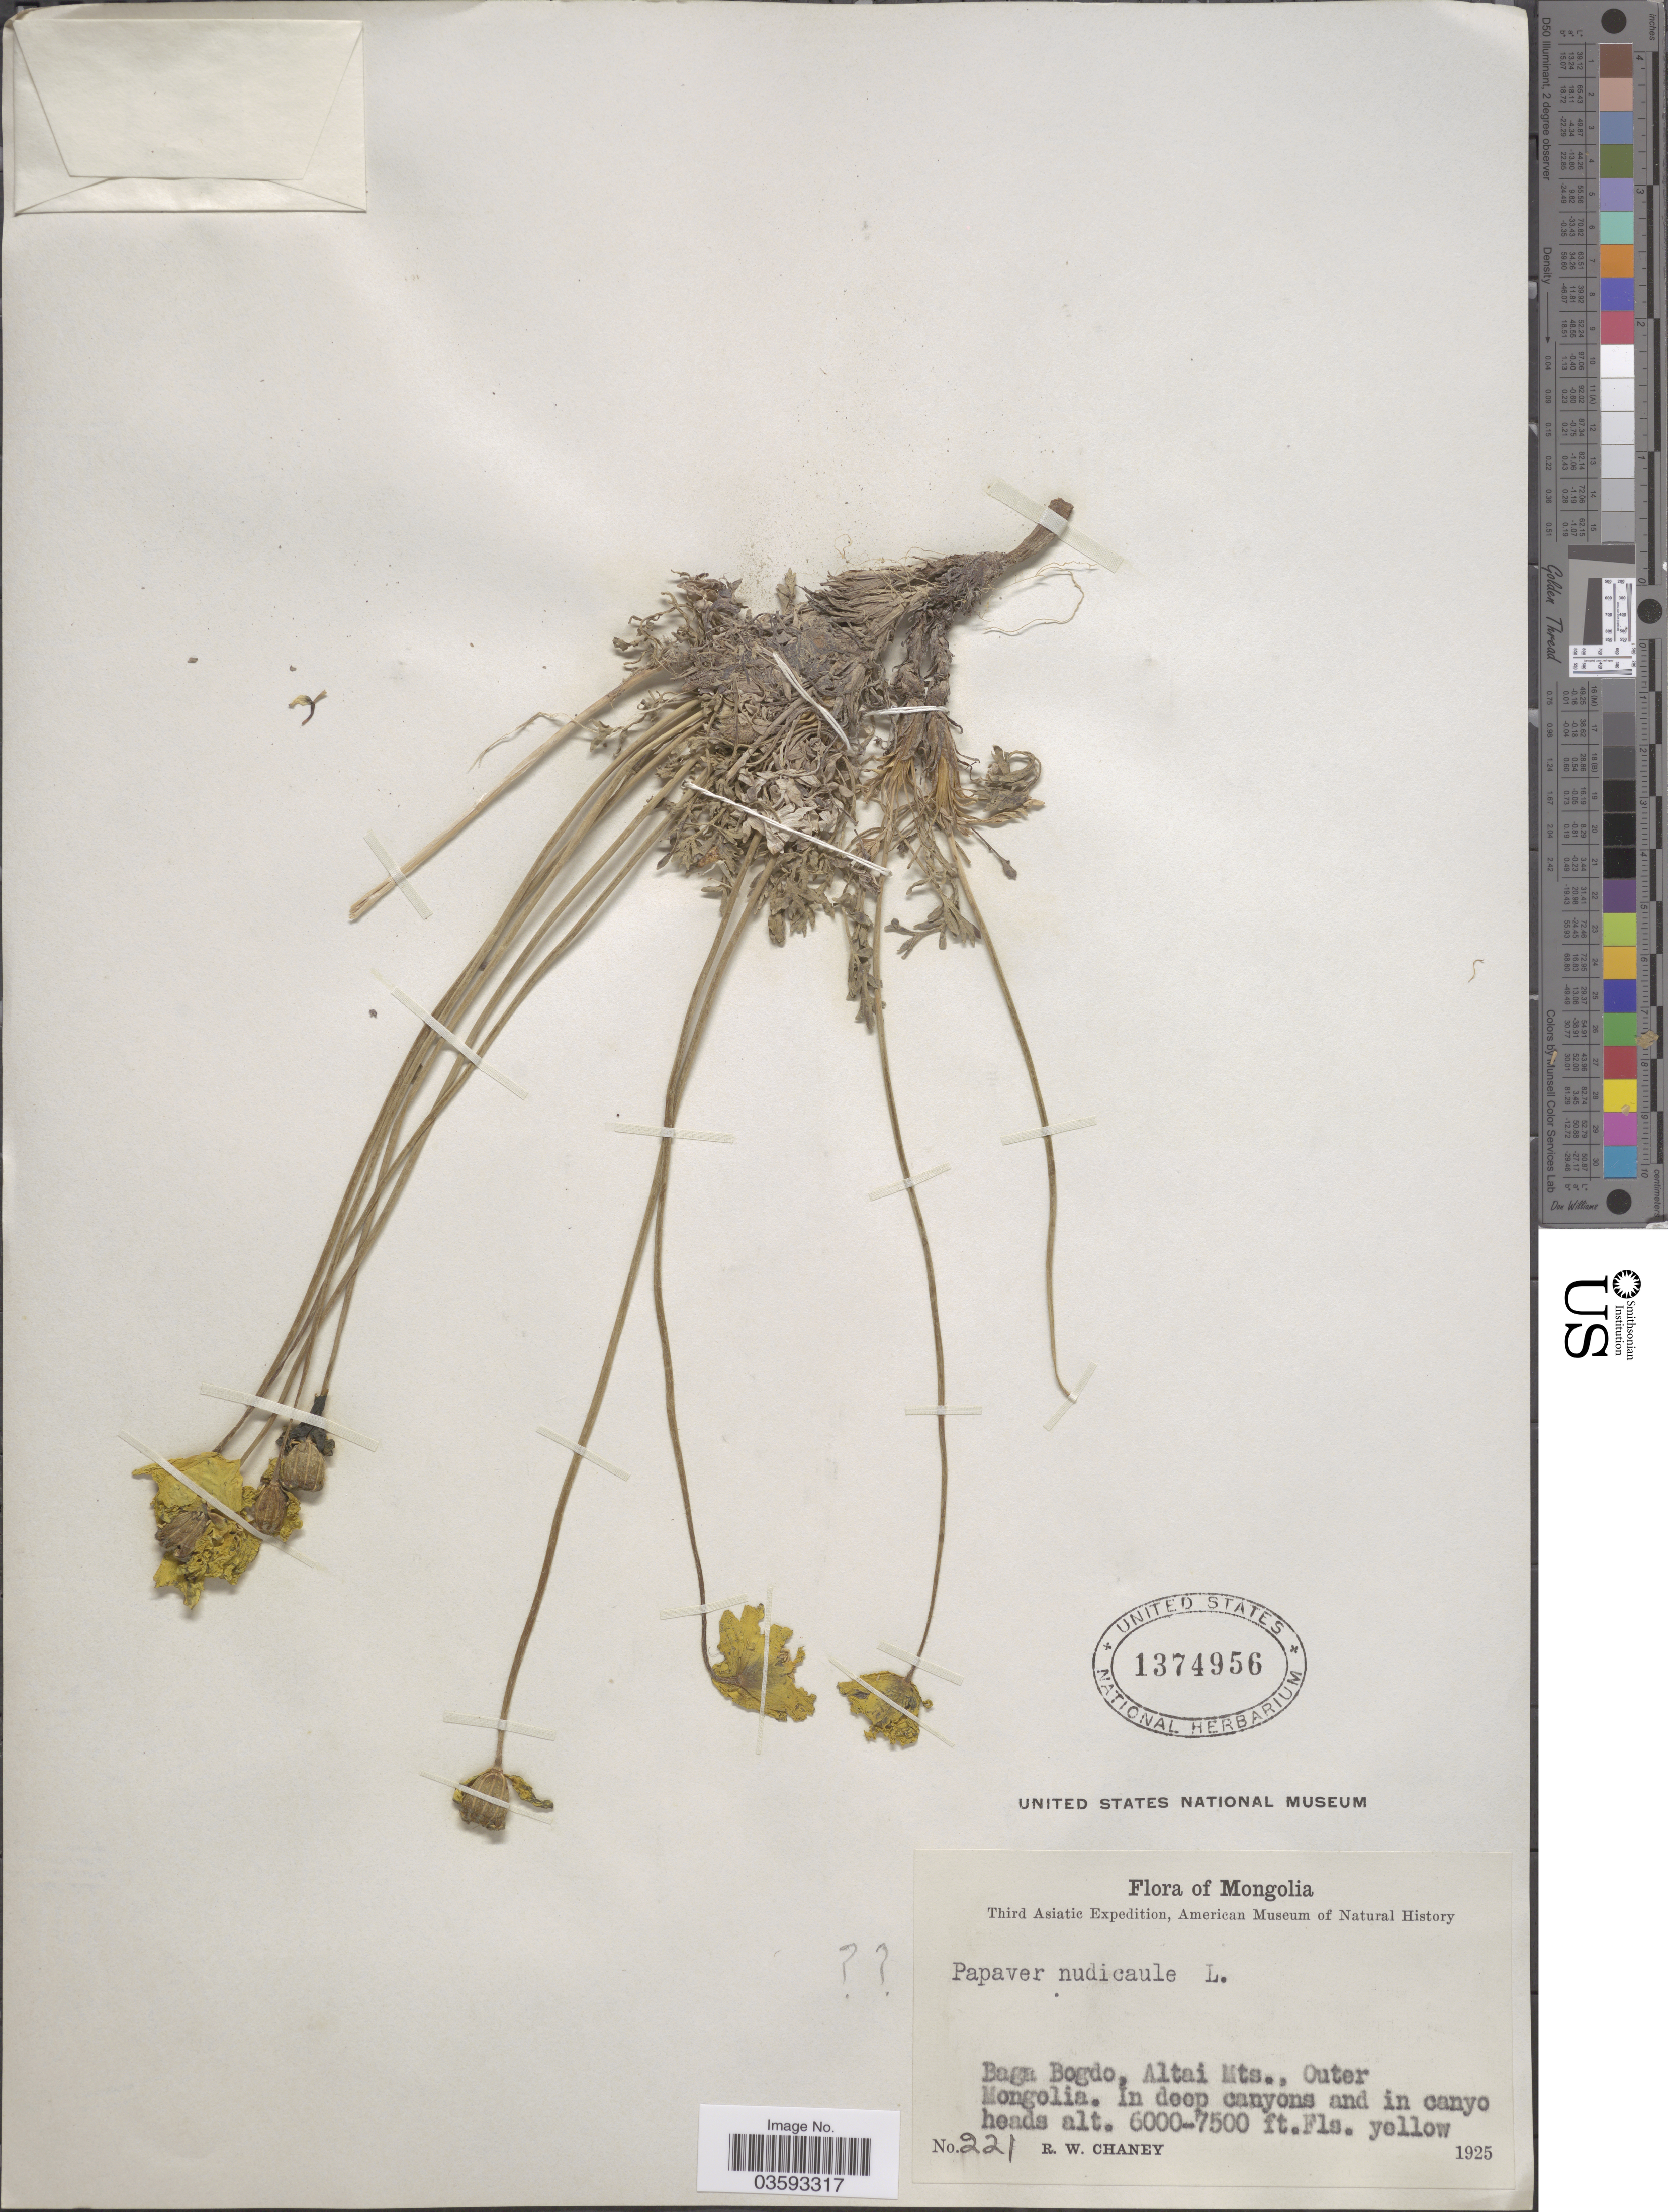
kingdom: Plantae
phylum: Tracheophyta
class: Magnoliopsida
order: Ranunculales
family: Papaveraceae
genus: Papaver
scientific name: Papaver nudicaule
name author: L.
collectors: R. Chaney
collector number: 221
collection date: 1925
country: Mongolia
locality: Mongolia. Baga Bogdo, Altai Mts., Outer Mongolia.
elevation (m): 1829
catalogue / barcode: US 1374956